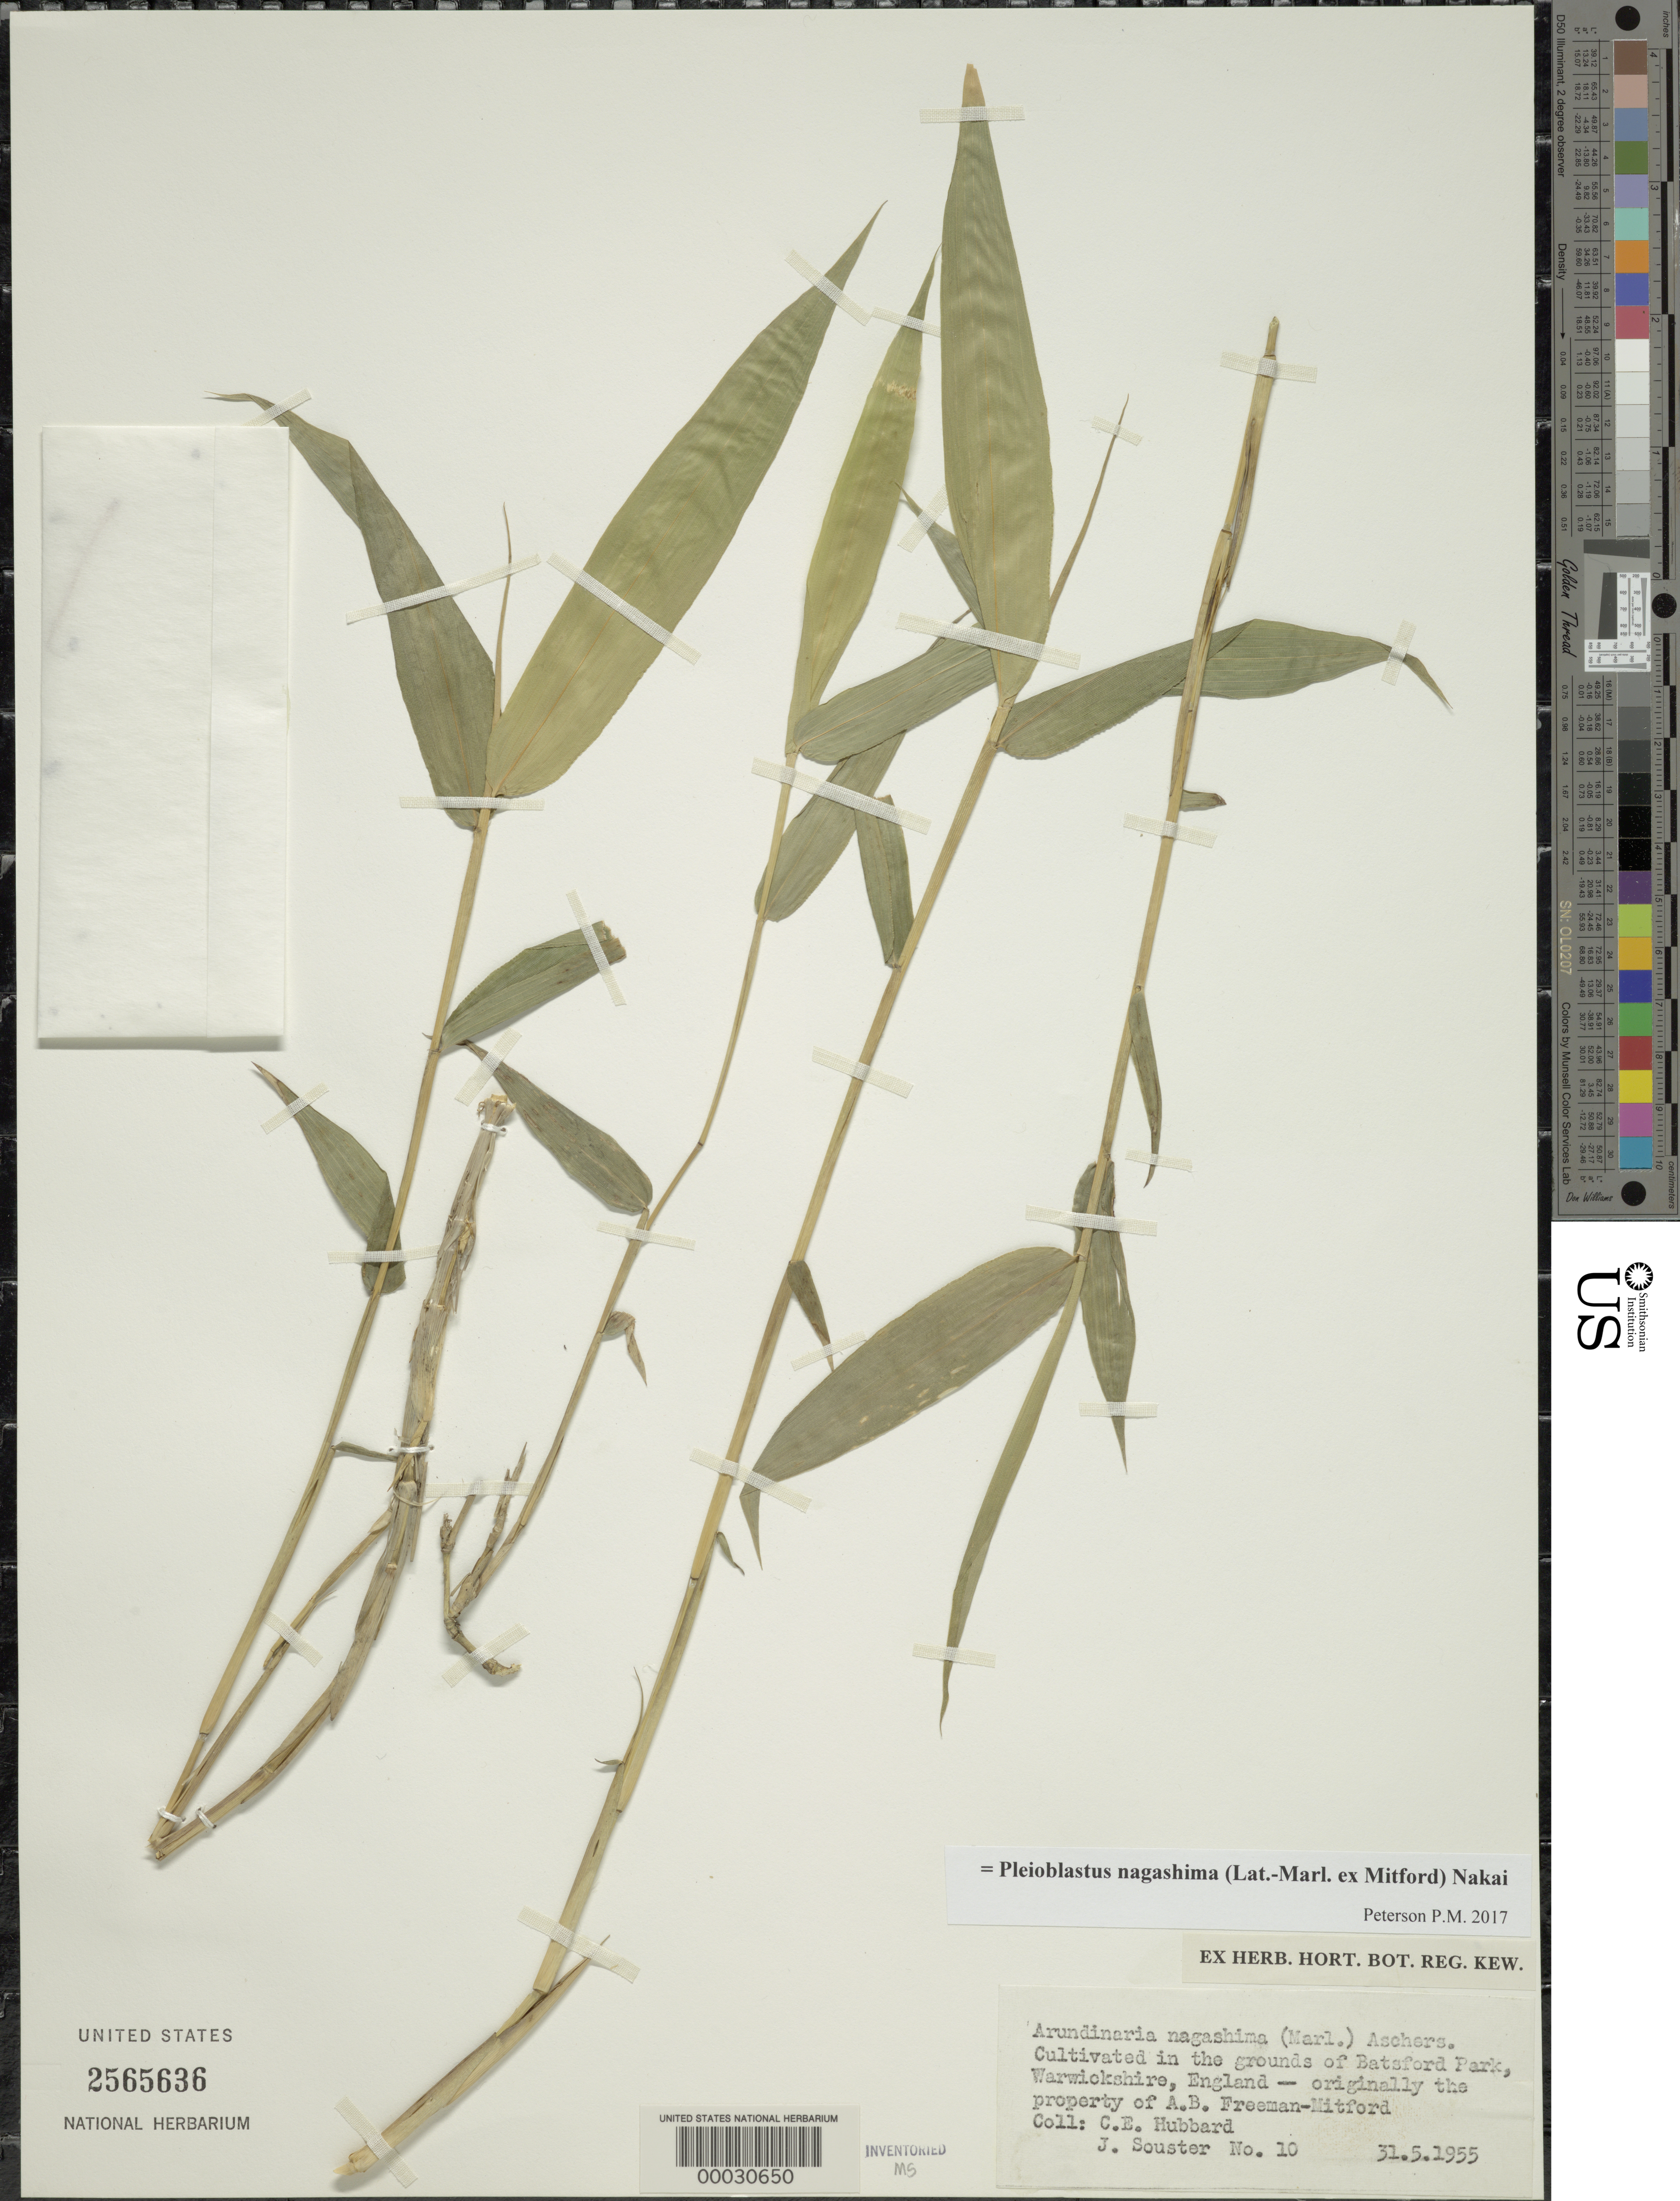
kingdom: Plantae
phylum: Tracheophyta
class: Liliopsida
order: Poales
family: Poaceae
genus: Pleioblastus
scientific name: Pleioblastus nagashima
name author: (Lat.-Marl. & Mitford) Nakai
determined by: Poaceae Reorganization Project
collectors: J. Souster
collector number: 10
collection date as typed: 31 May 1955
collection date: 1955-05-31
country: United Kingdom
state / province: England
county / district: Warwickshire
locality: Batsford park, warwickshire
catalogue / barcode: US 2565636